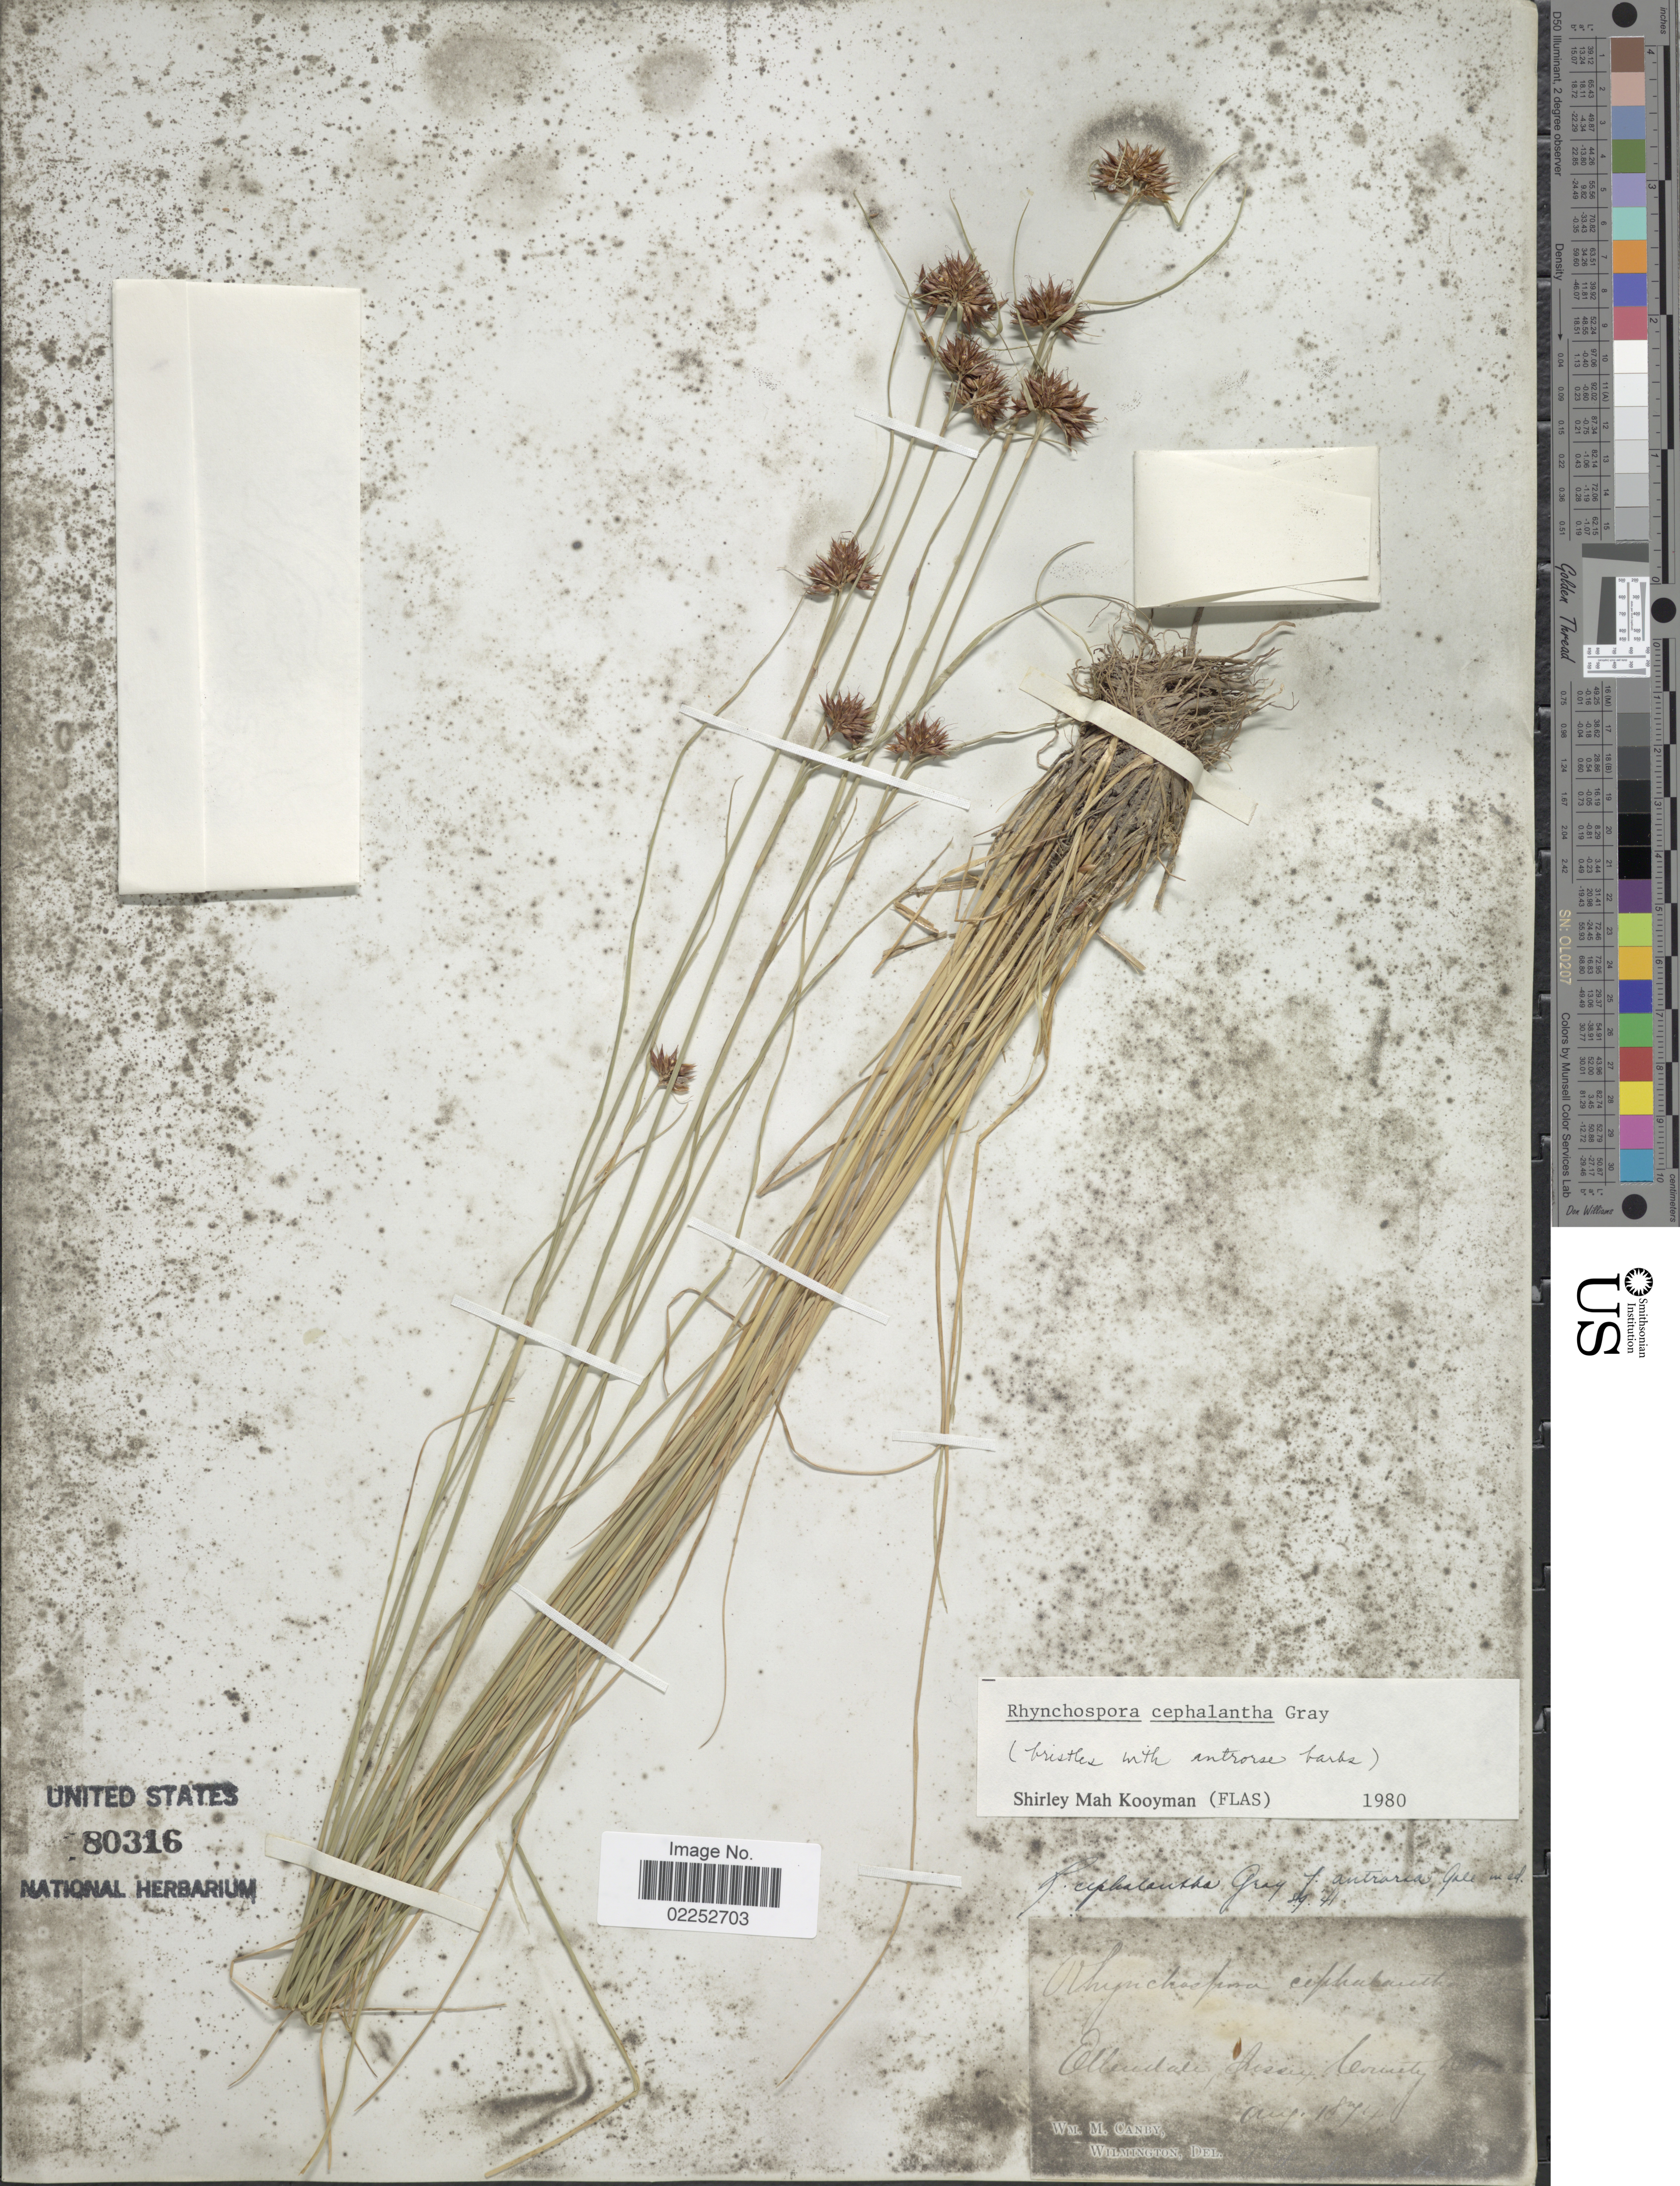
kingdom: Plantae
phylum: Tracheophyta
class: Liliopsida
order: Poales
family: Cyperaceae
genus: Rhynchospora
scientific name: Rhynchospora cephalantha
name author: A. Gray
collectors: W. M. Canby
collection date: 1874-08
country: United States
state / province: Delaware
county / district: Sussex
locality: Ellendale, Sussex County, Delaware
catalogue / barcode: US 80316